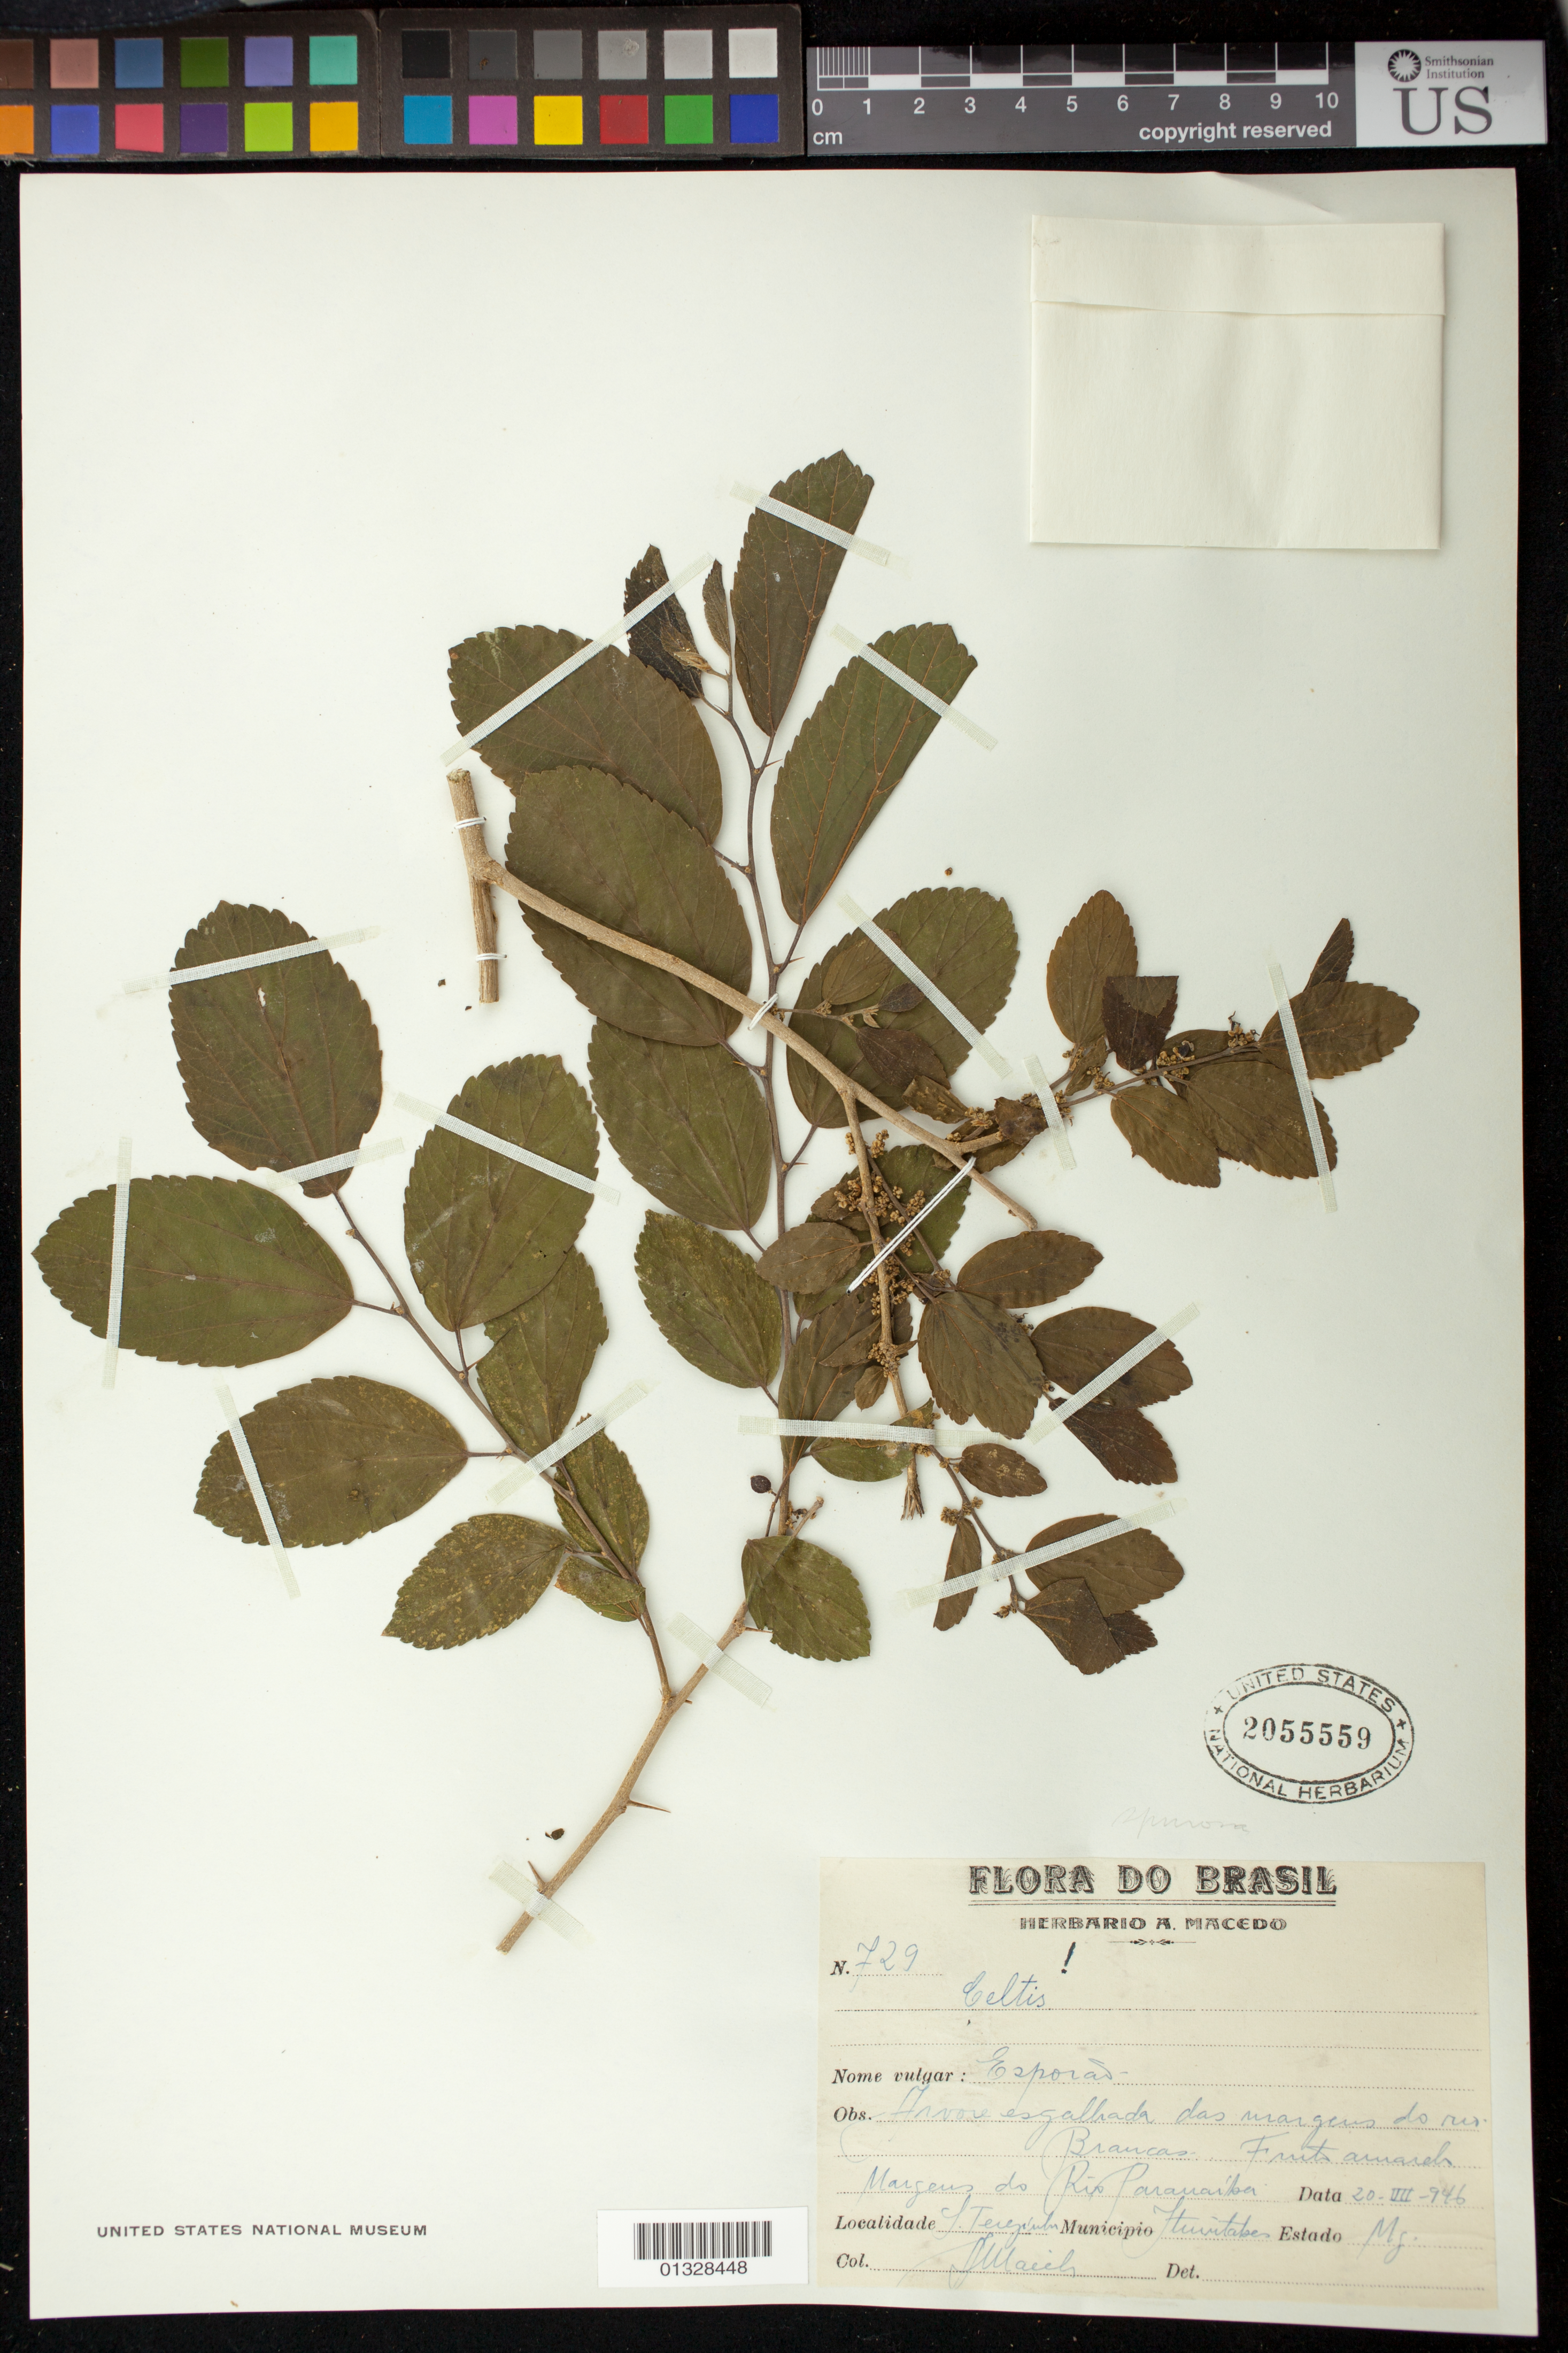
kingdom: Plantae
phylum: Tracheophyta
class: Magnoliopsida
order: Rosales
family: Cannabaceae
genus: Celtis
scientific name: Celtis sp.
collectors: A. Macedo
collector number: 729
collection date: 1946-07-20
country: Brazil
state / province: Minas Gerais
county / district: Ituiutaba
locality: S. Terezinha, margens do Rio Parnaíba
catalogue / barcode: US 2055559